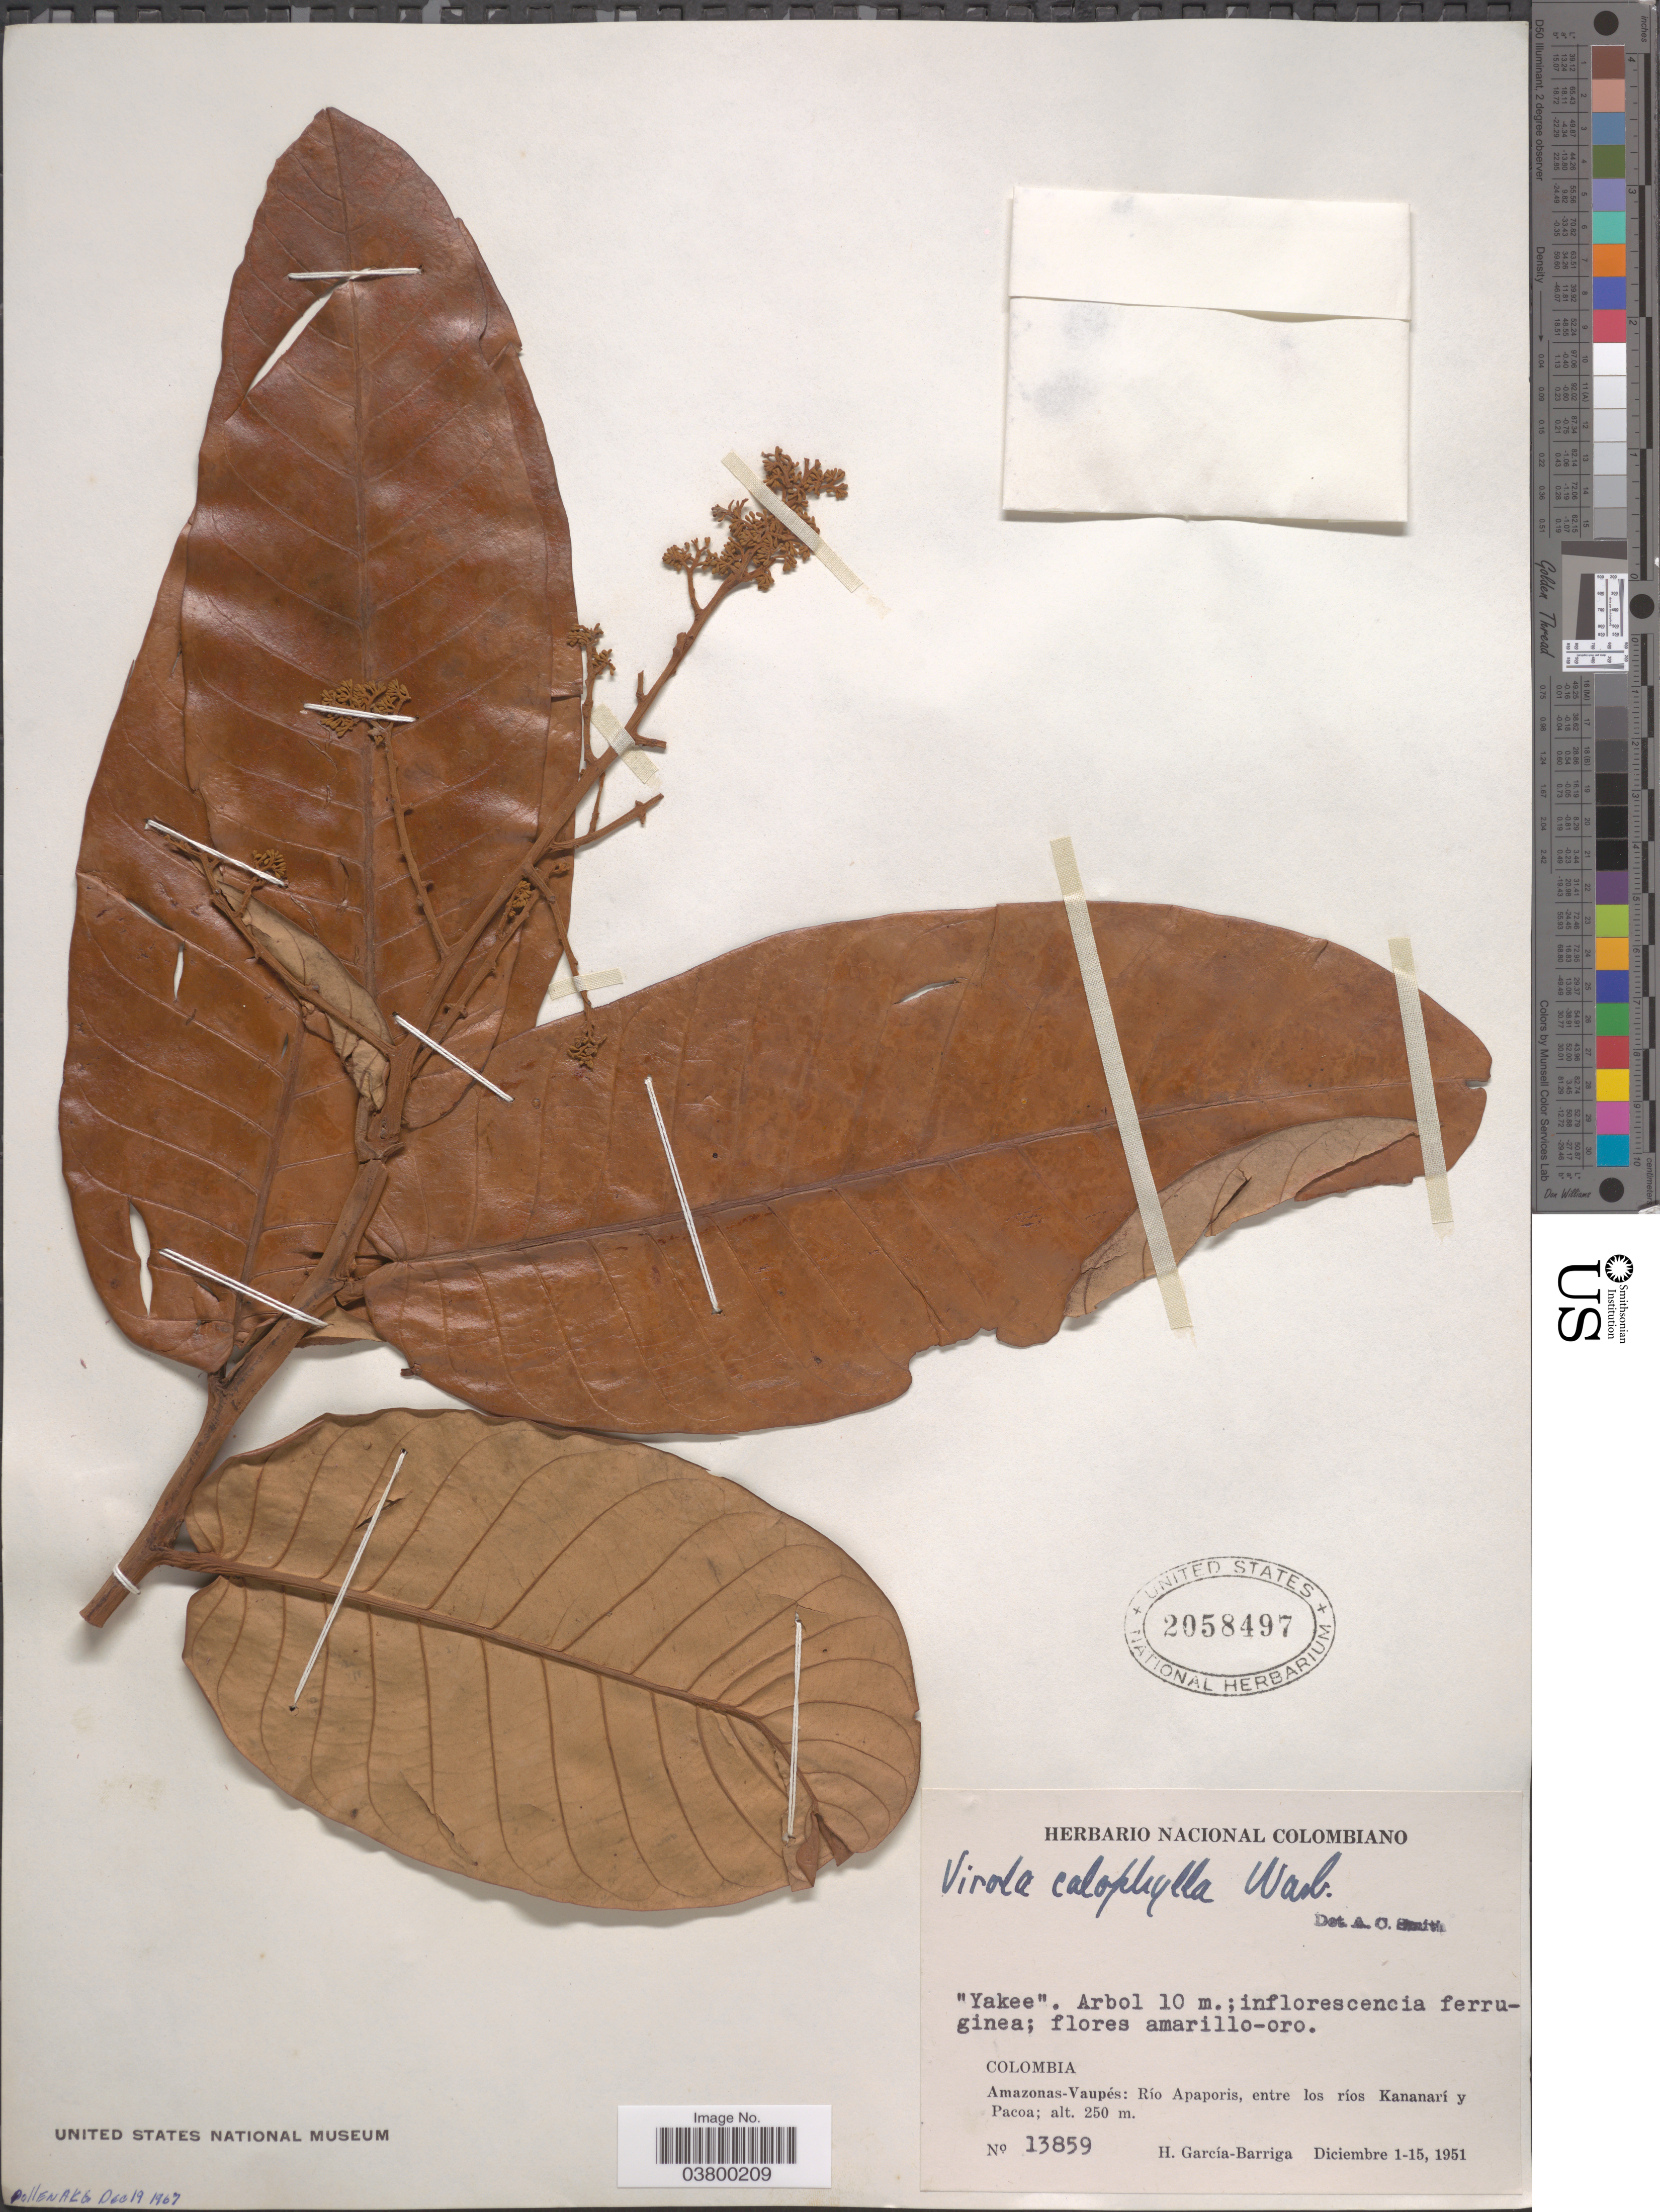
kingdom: Plantae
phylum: Tracheophyta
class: Magnoliopsida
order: Magnoliales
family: Myristicaceae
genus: Virola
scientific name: Virola calophylla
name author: (Spruce) Warb.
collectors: H. García Barriga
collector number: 13859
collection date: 1951-12-01/1951-12-15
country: Colombia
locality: Amazonas-Vaupés: Río Apaporis, entre los ríos Kananarí y Pacoa.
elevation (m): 250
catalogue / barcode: US 2058497